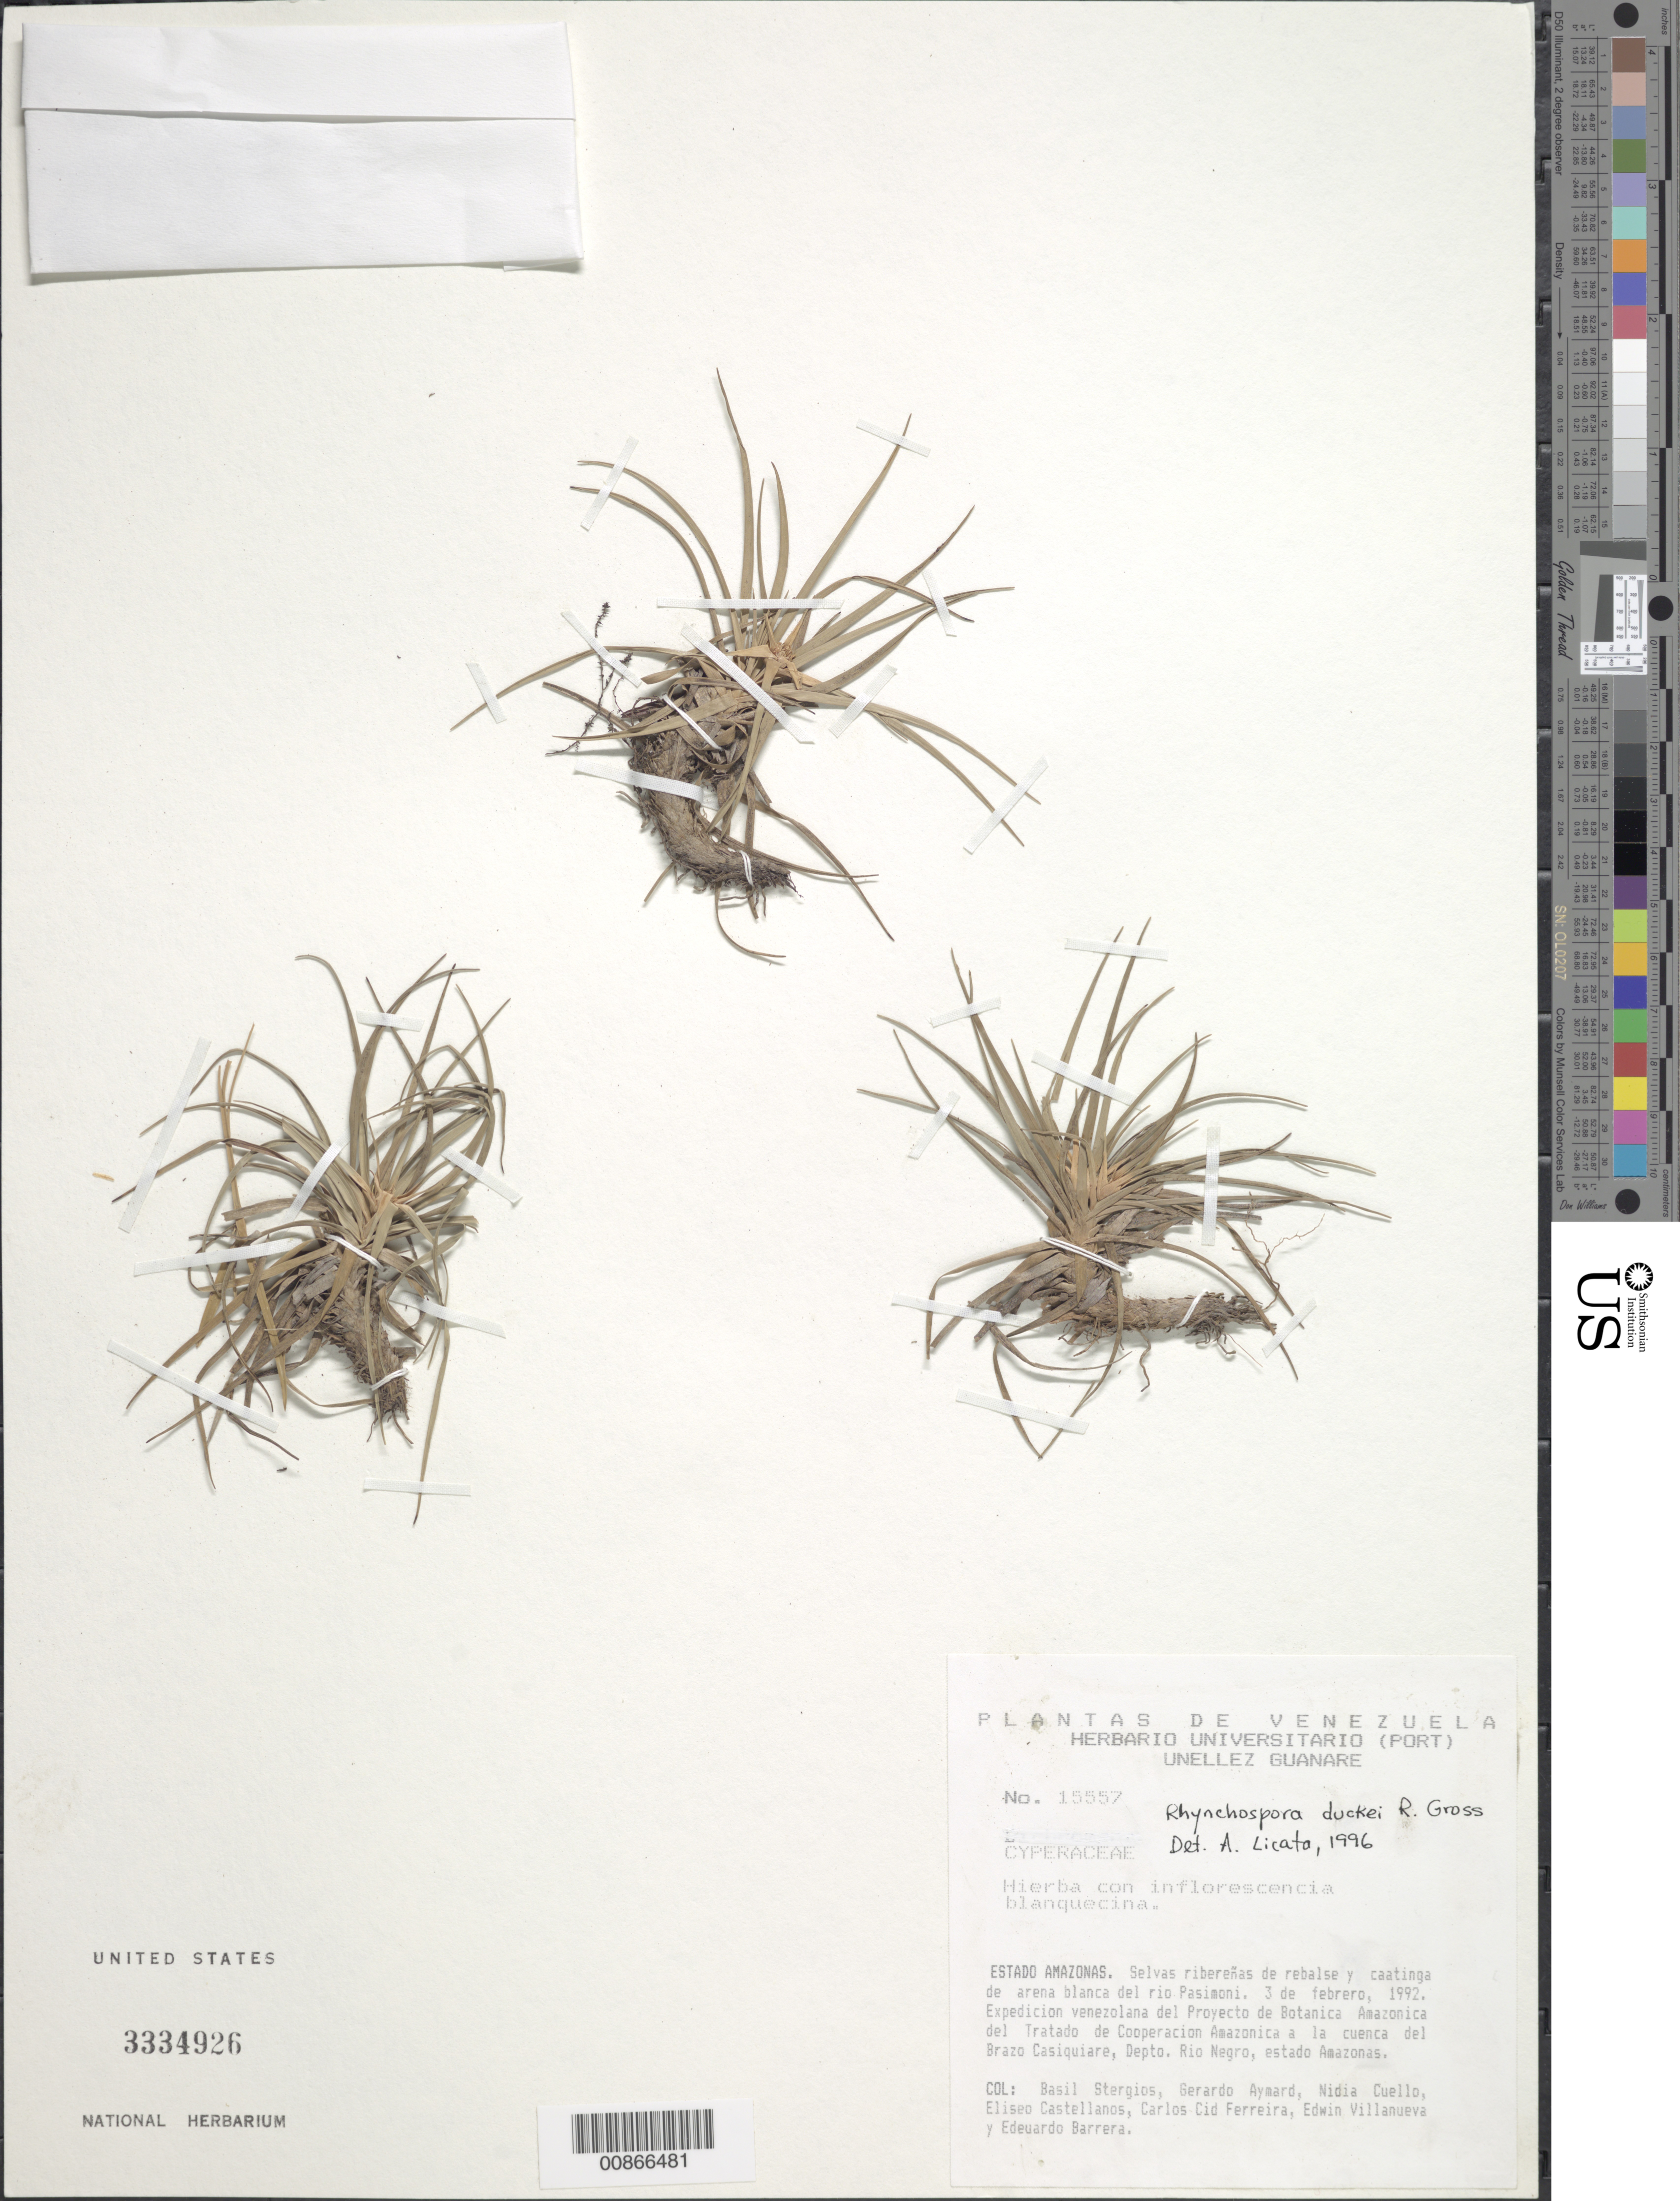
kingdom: Plantae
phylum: Tracheophyta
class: Liliopsida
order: Poales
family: Cyperaceae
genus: Rhynchospora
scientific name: Rhynchospora duckei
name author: Gross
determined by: Licata, A., (PORT), Univ. Nac. Exp. de los Llanos Ezequiel Zamora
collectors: B. G. Stergios, G. A. Aymard, N. L. Cuello, E. Castellanos, C. A. Cid Ferreira, E. Villanueva & E. Barrera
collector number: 15557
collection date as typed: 3-Feb-92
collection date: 1992-02-03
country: Venezuela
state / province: Amazonas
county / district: Río Negro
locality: Río Pasimoni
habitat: Selvas riberenas de rebalse y caatinga de arena blanca del río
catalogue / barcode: US 3334926